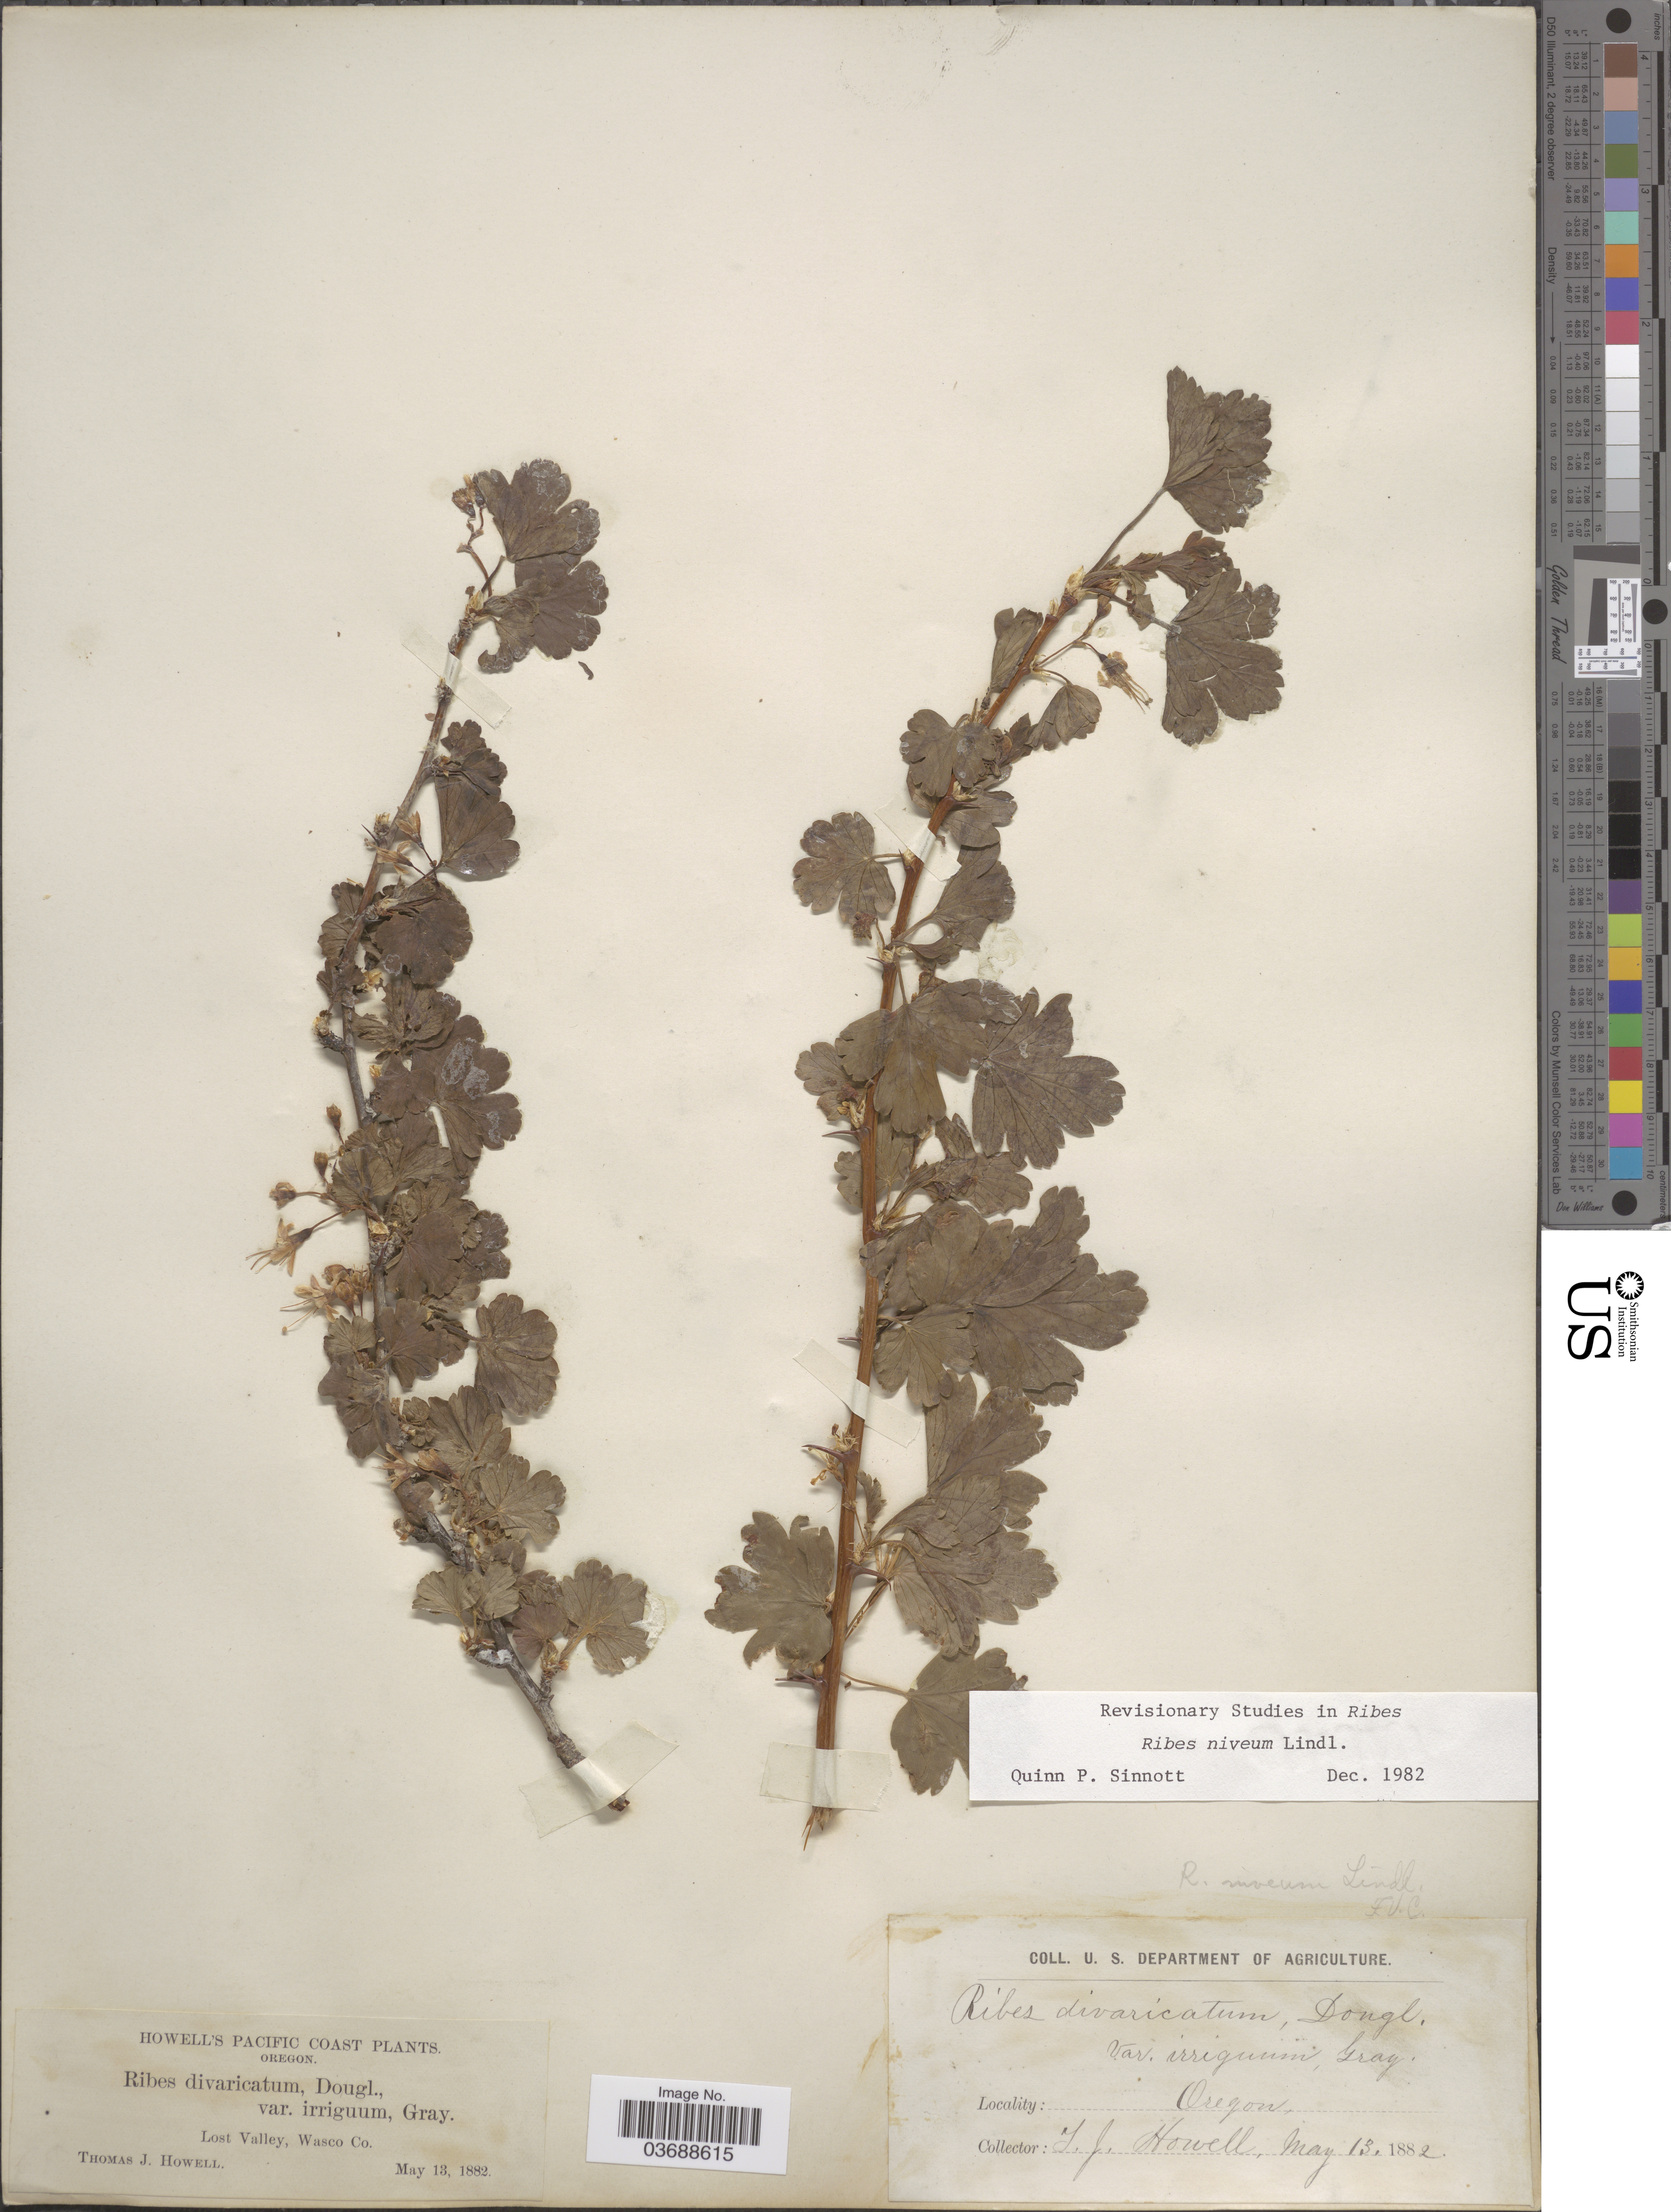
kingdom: Plantae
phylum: Tracheophyta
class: Magnoliopsida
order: Saxifragales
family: Grossulariaceae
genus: Ribes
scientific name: Ribes niveum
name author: Lindl.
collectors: T. J. Howell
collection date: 1882-05-13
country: United States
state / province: Oregon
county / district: Wasco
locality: Pacific Coast. Lsot Valley, Wasco Co.